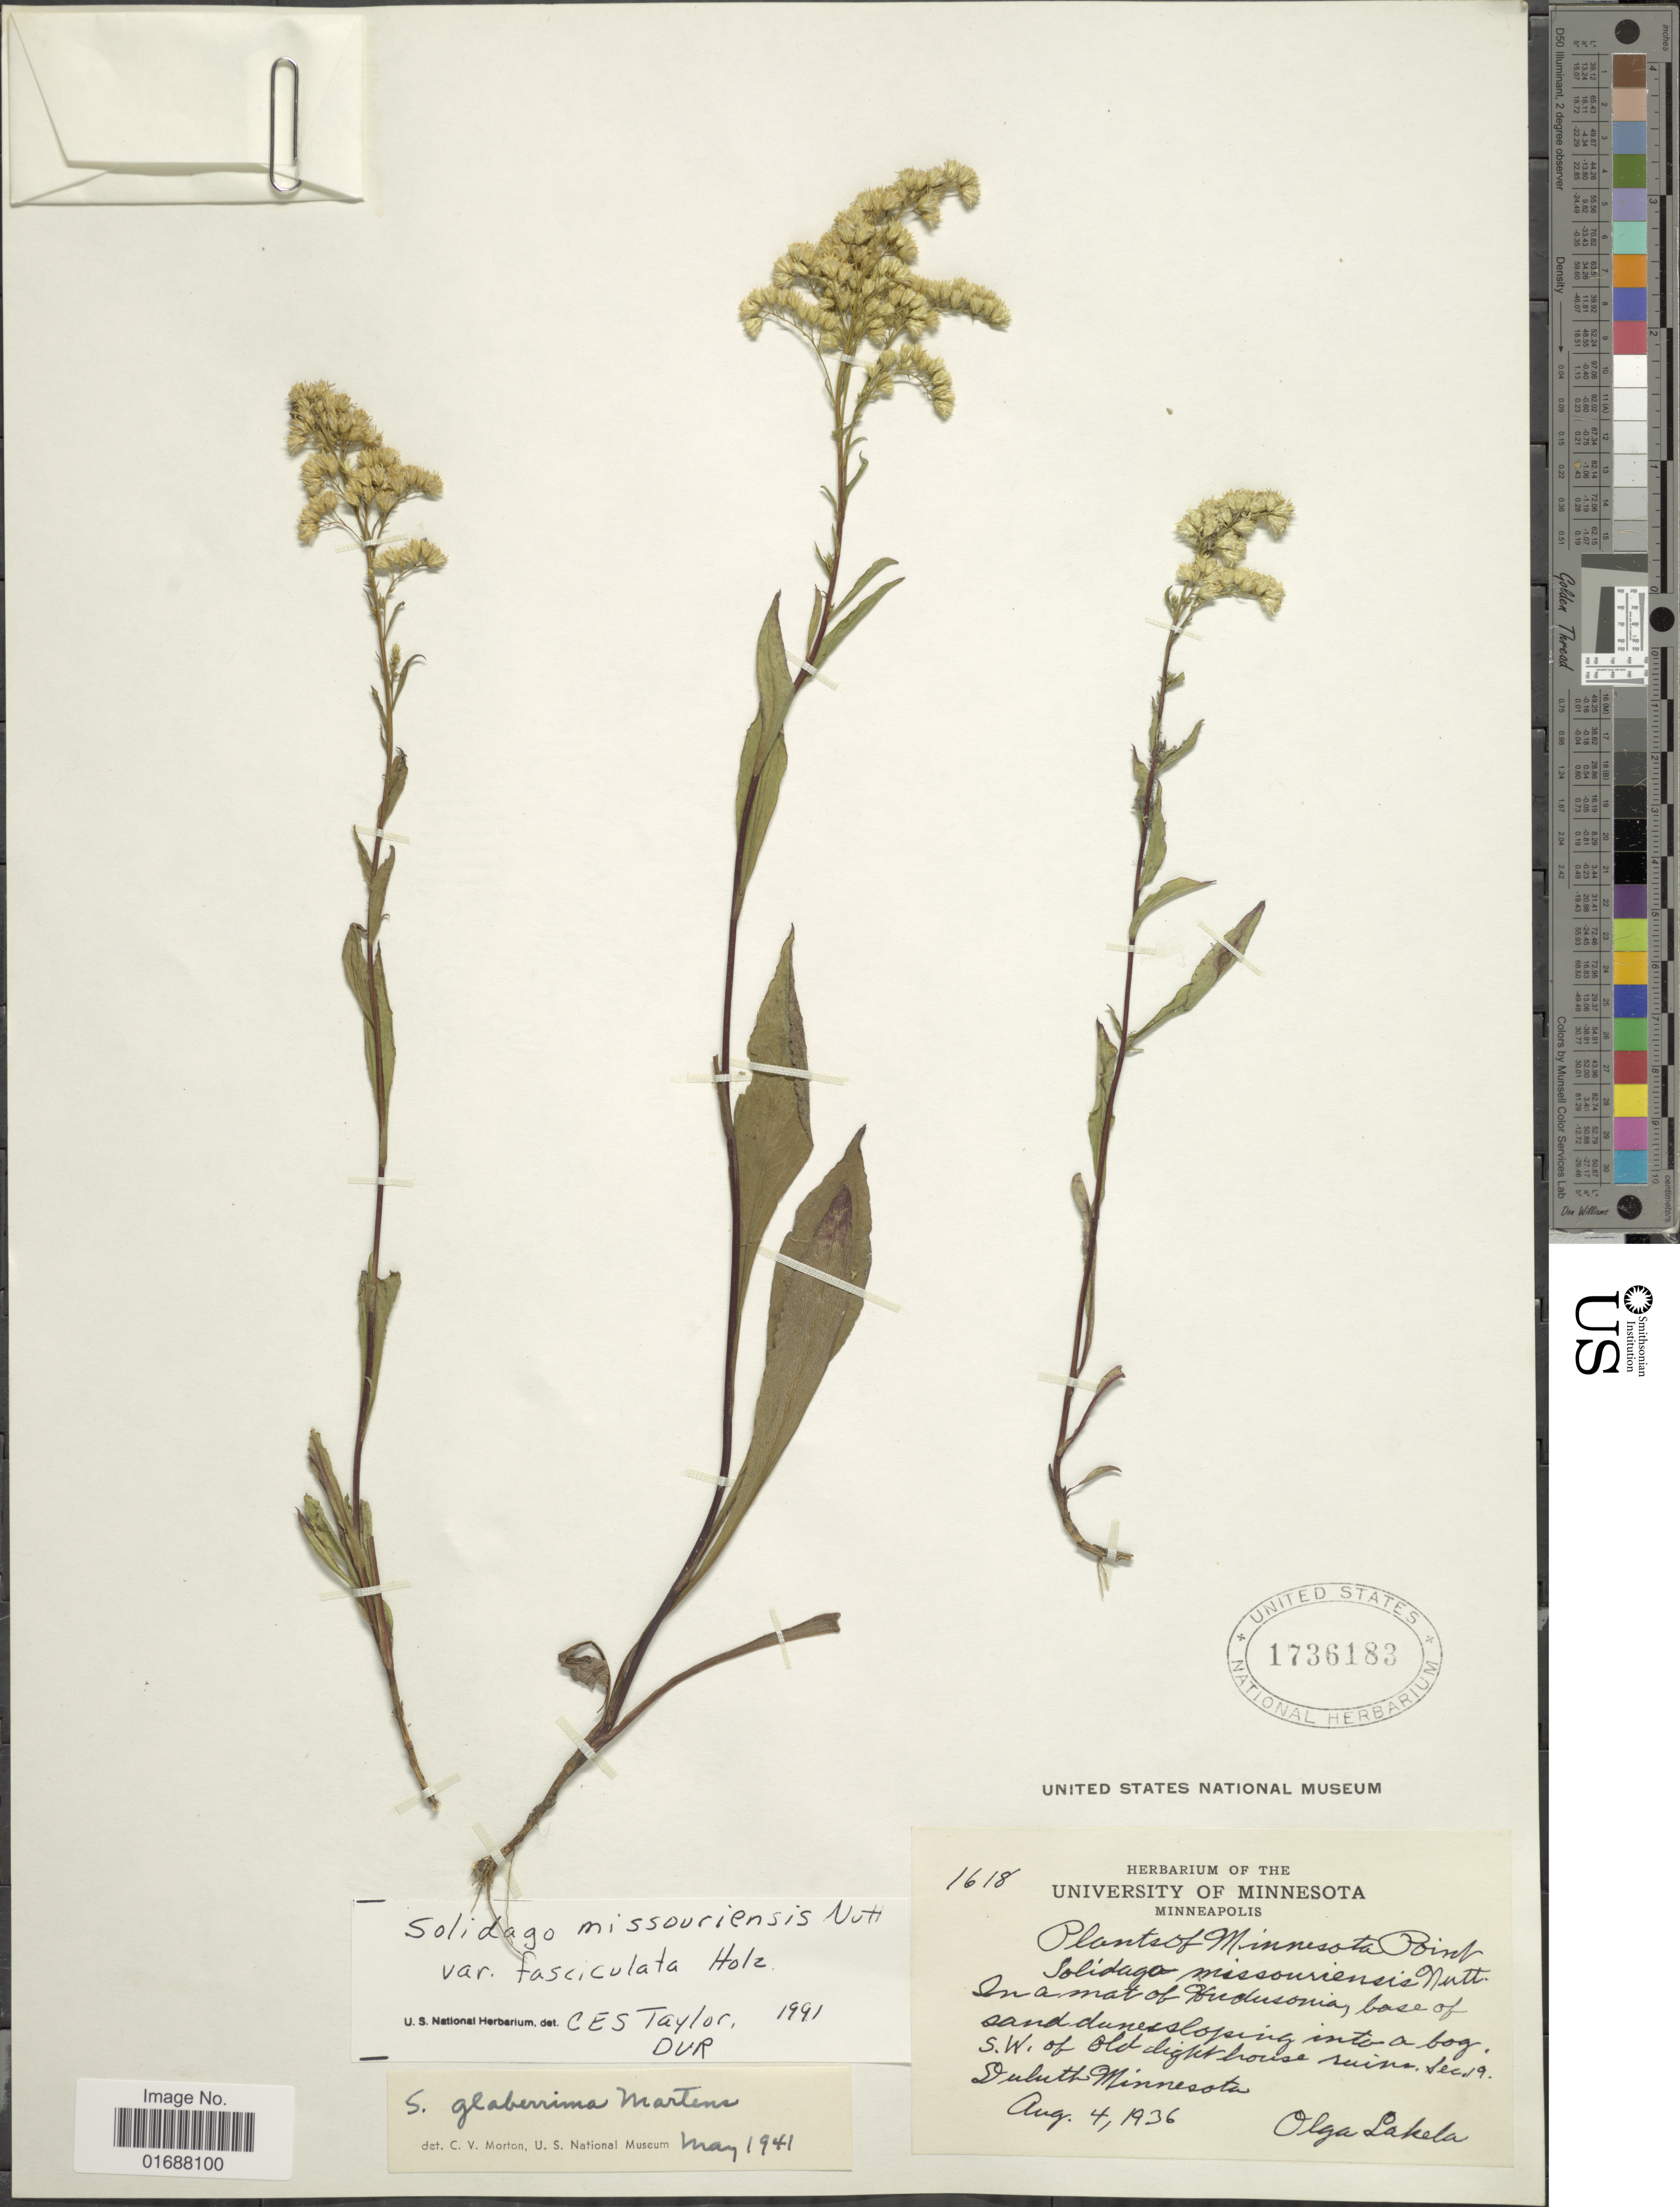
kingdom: Plantae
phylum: Tracheophyta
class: Magnoliopsida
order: Asterales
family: Asteraceae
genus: Solidago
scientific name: Solidago missouriensis var. fasciculata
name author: Holz.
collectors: O. K. Lakela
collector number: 1618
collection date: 1936-08-04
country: United States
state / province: Minnesota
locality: S.W. of Old light house ruins, Sec.19 Duluth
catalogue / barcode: US 1736183